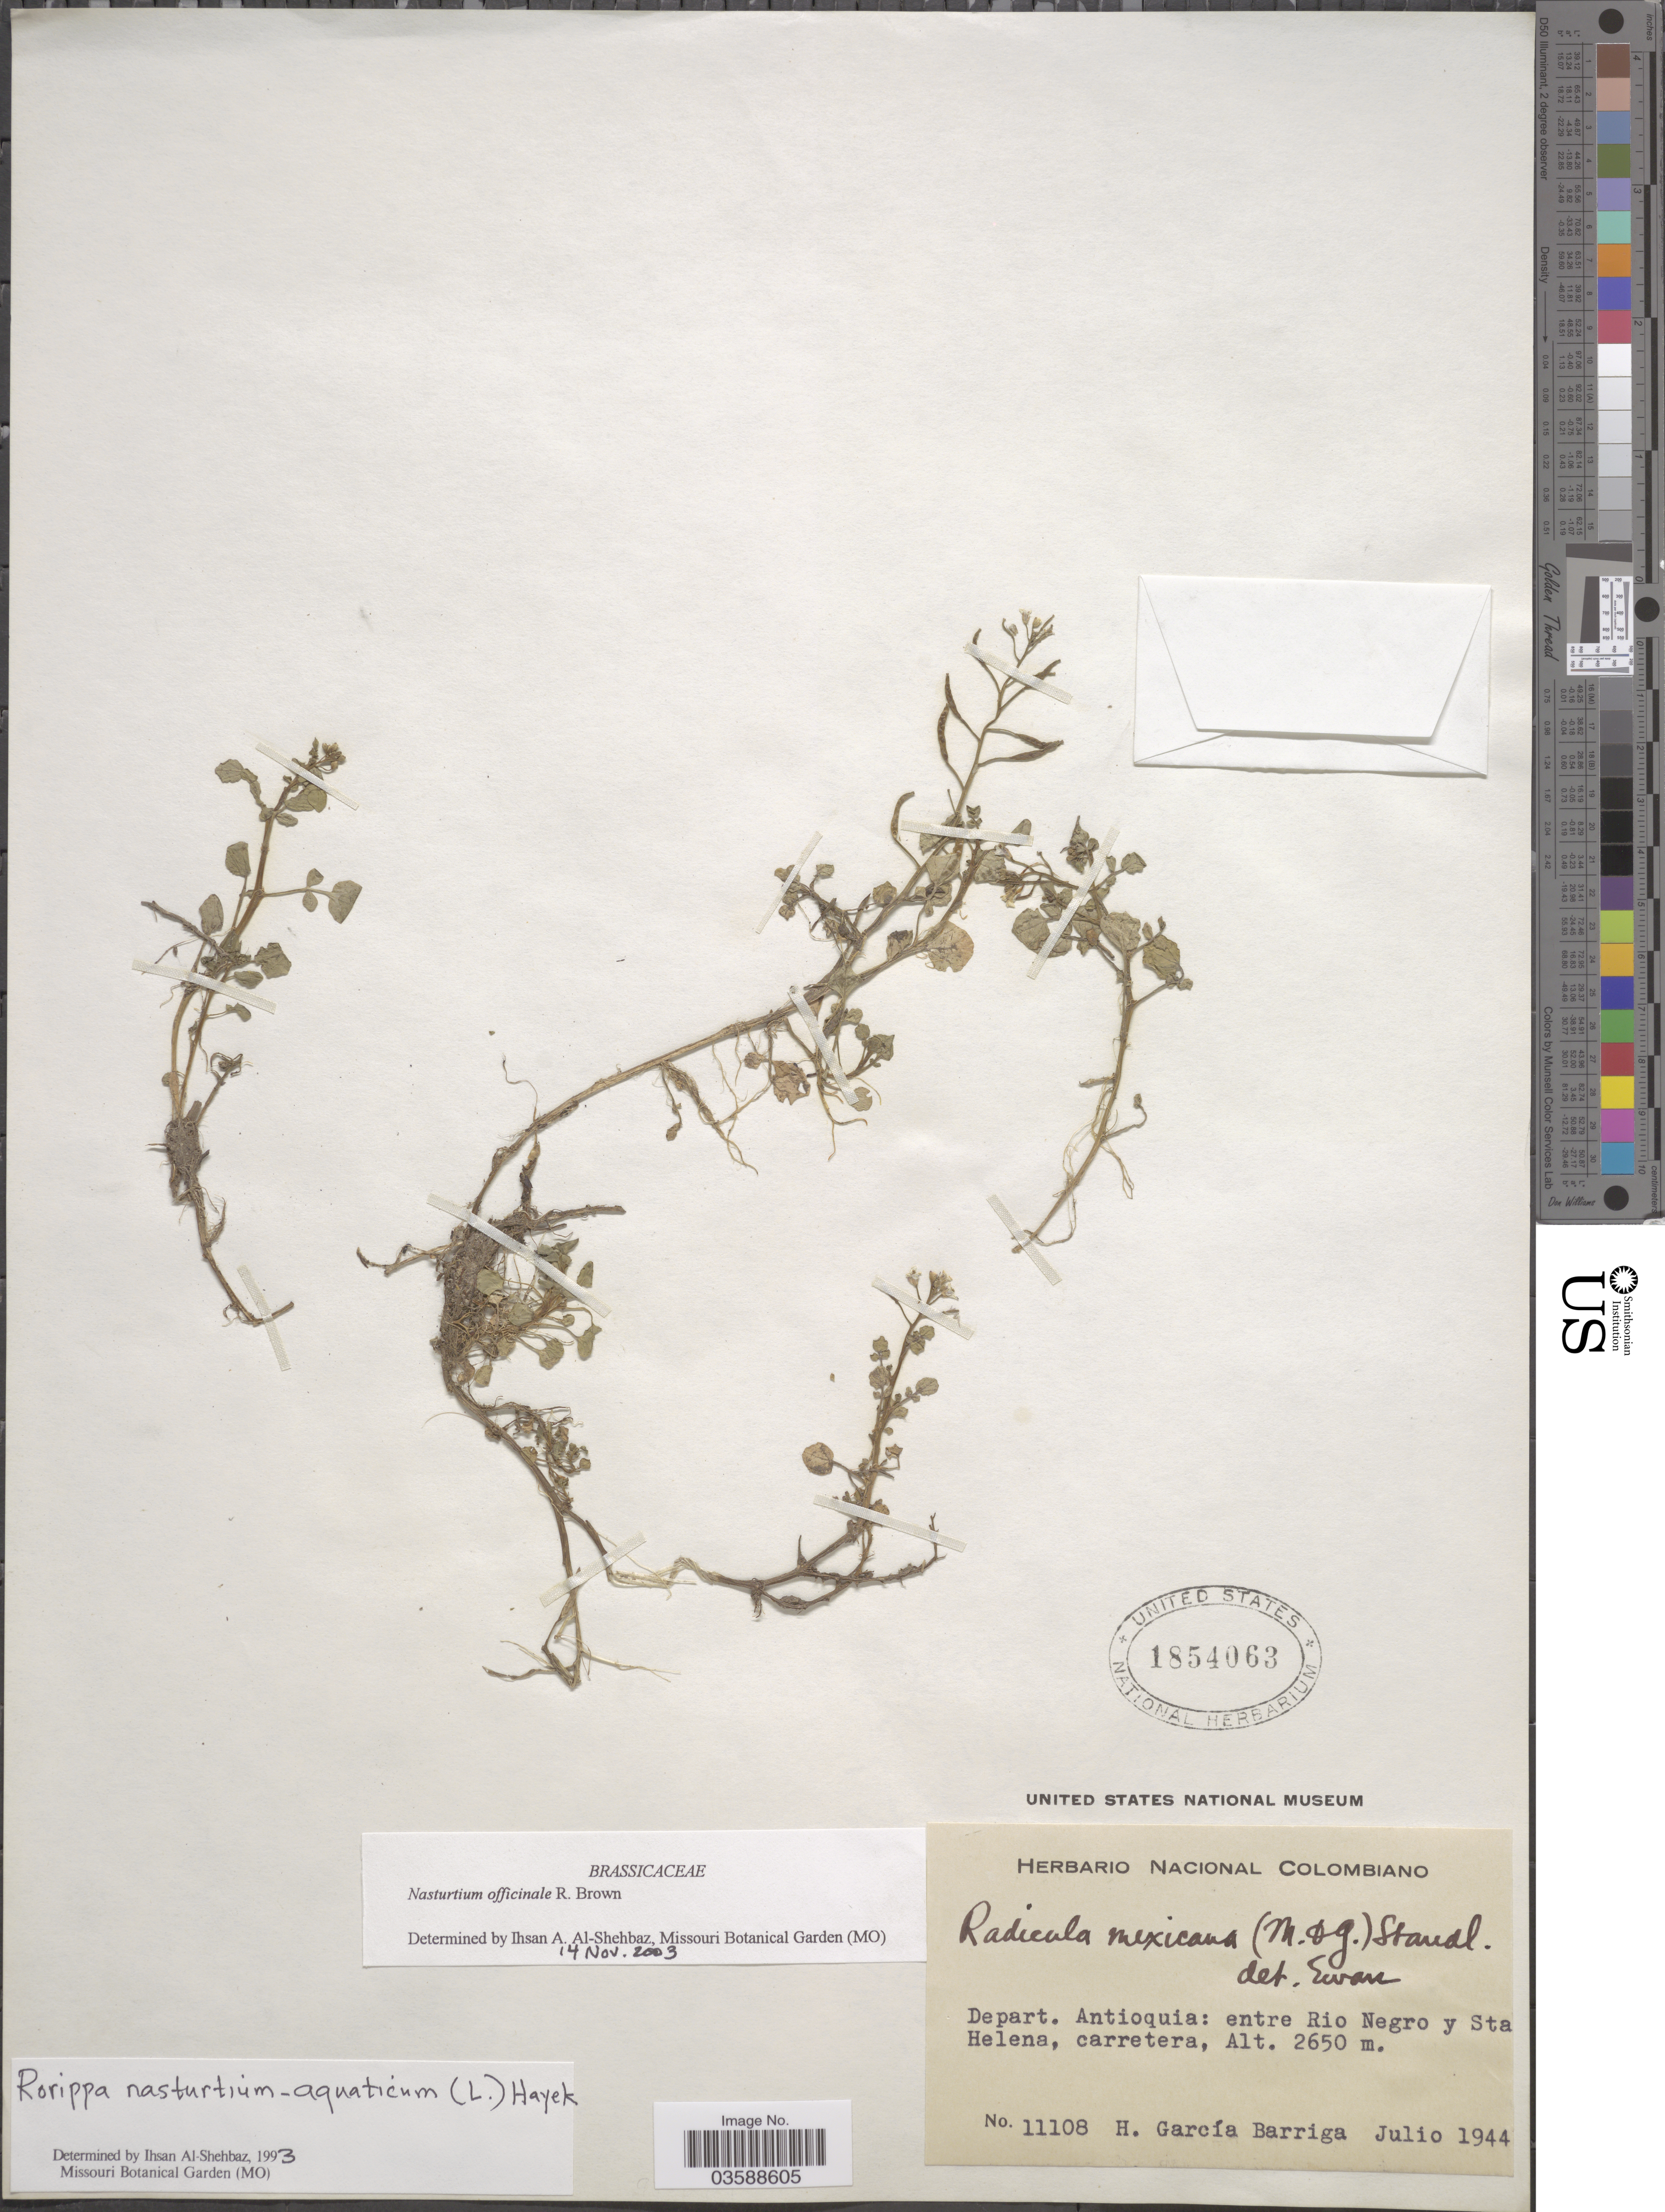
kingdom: Plantae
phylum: Tracheophyta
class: Magnoliopsida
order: Brassicales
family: Brassicaceae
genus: Nasturtium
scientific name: Nasturtium officinale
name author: R. Br.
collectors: H. García Barriga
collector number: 11108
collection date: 1944-07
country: Colombia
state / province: Antioquia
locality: Depart. Antioquia: entre Rio Negro y Sta Helena, carretera.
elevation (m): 2650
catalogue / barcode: US 1854063